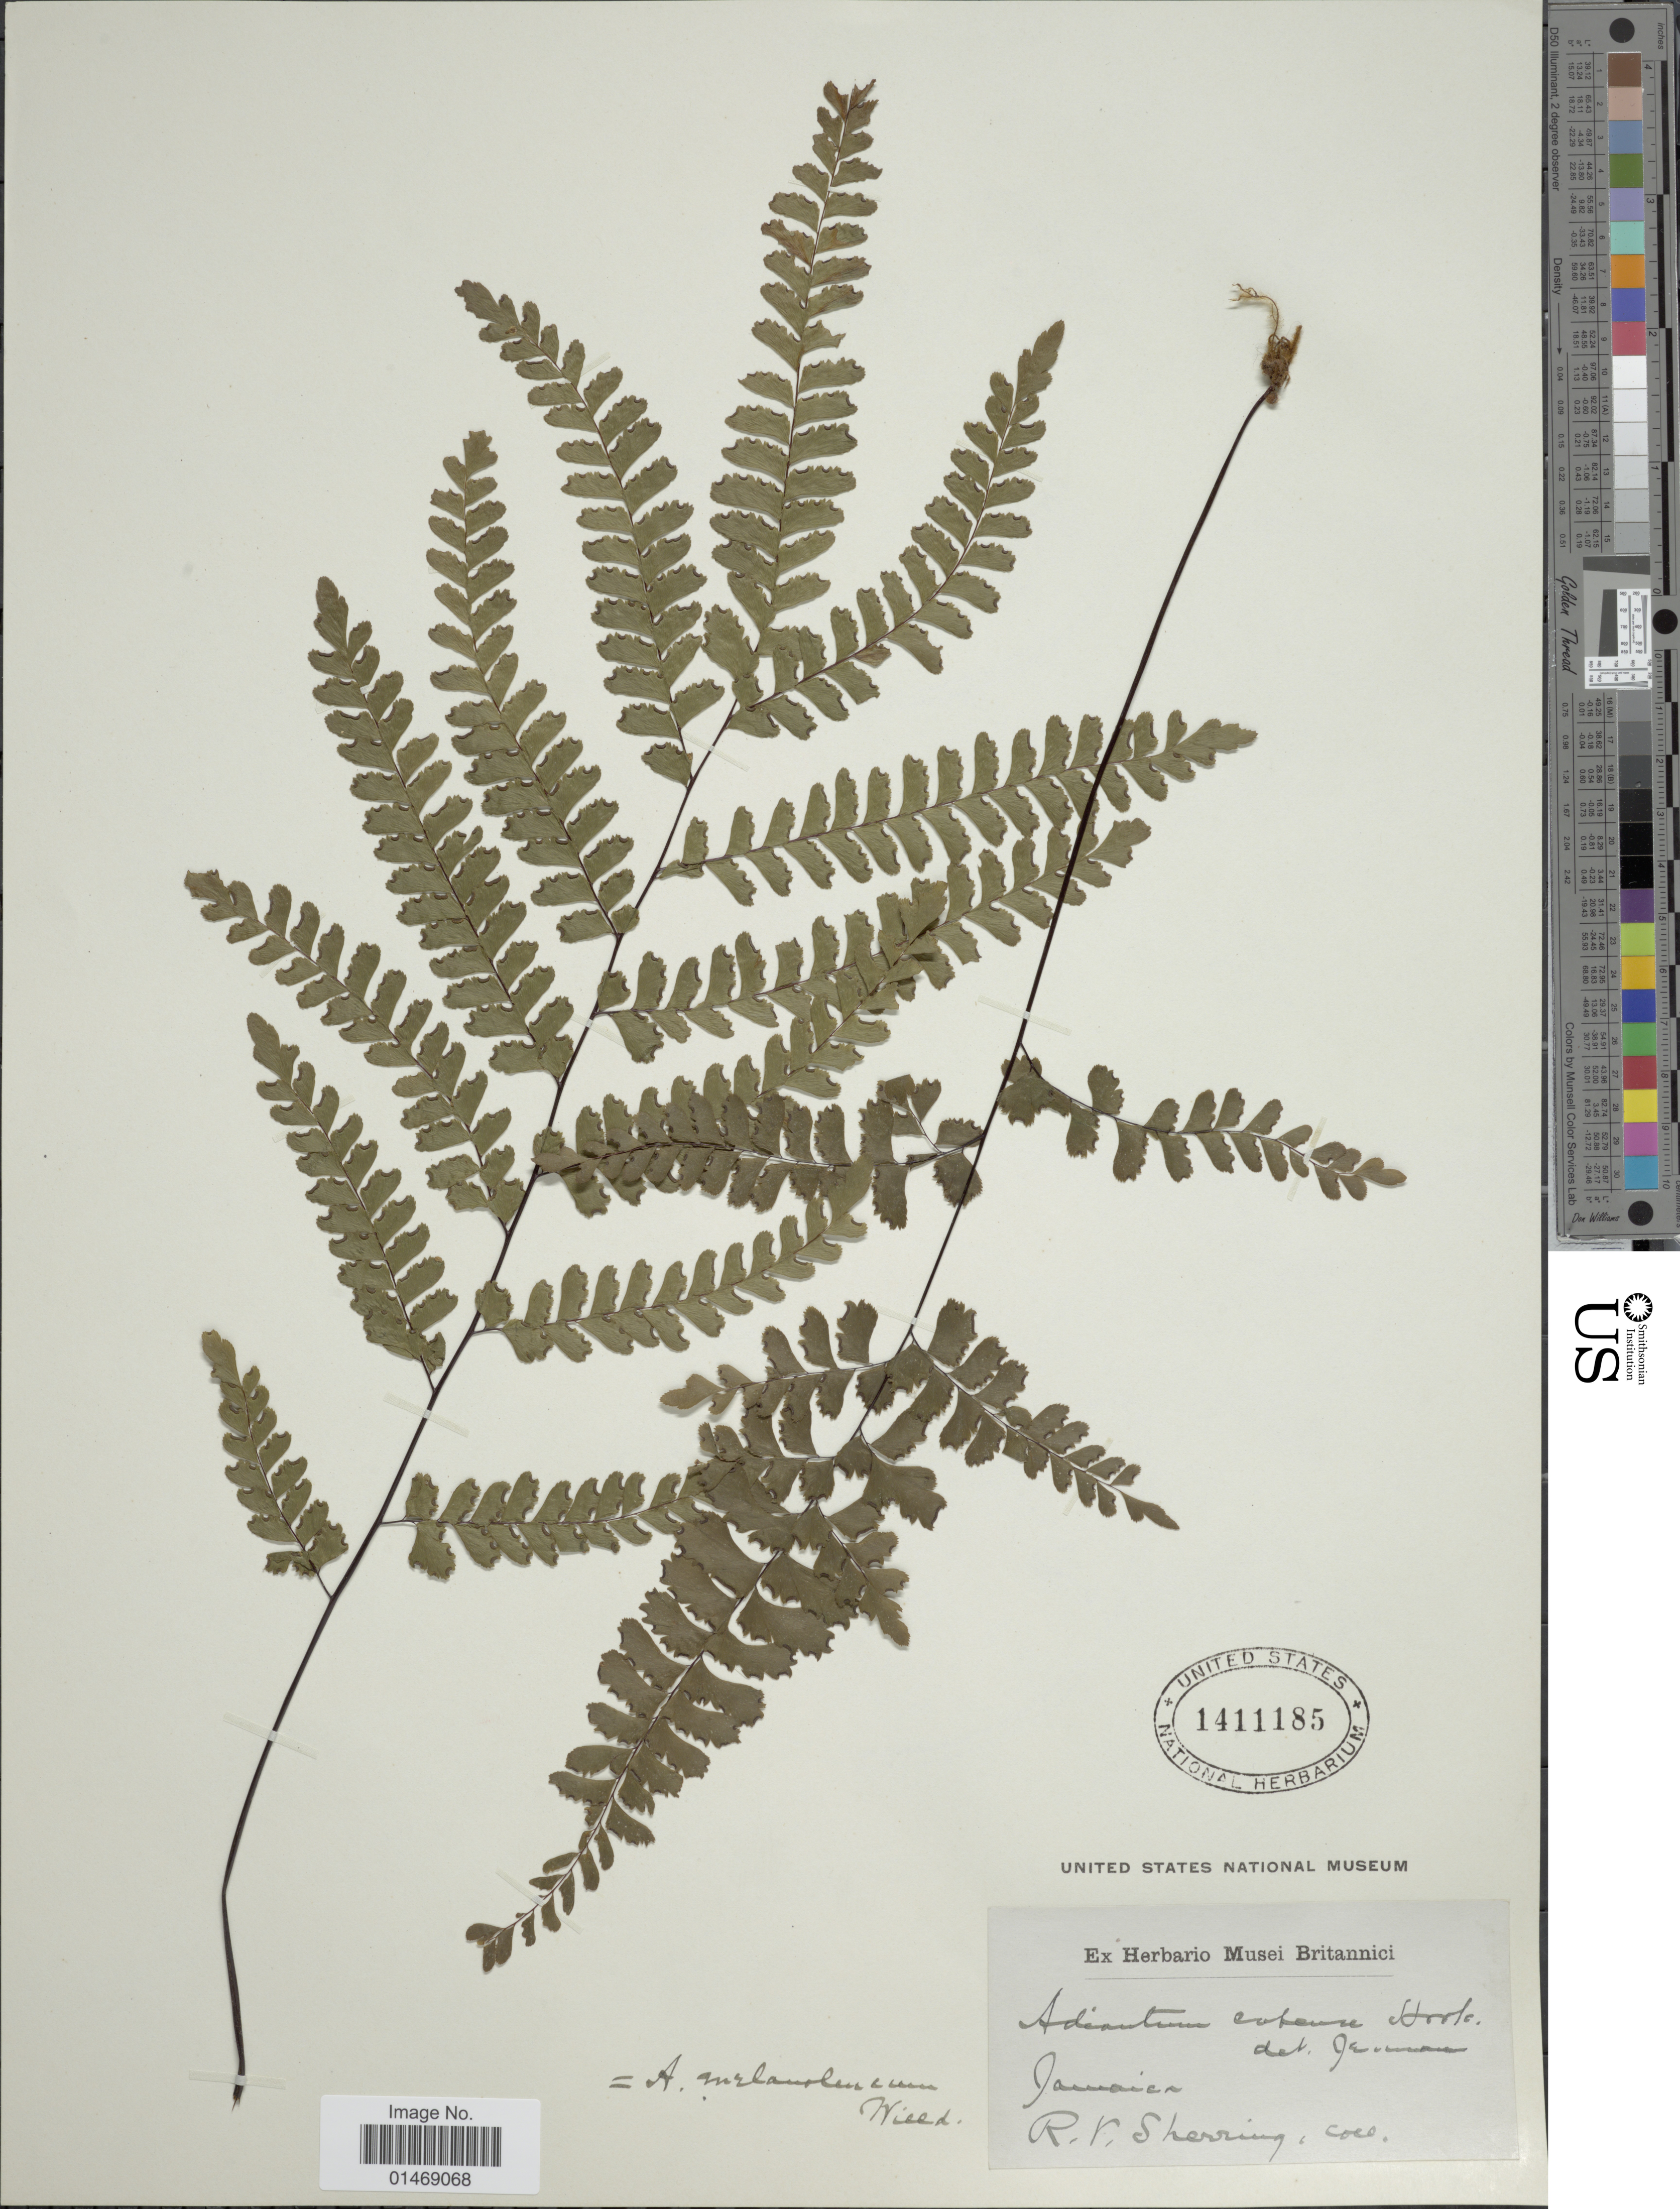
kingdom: Plantae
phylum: Tracheophyta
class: Polypodiopsida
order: Polypodiales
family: Pteridaceae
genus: Adiantum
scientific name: Adiantum melanoleucum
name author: Willd.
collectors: R. Sherring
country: Jamaica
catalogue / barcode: US 1411185